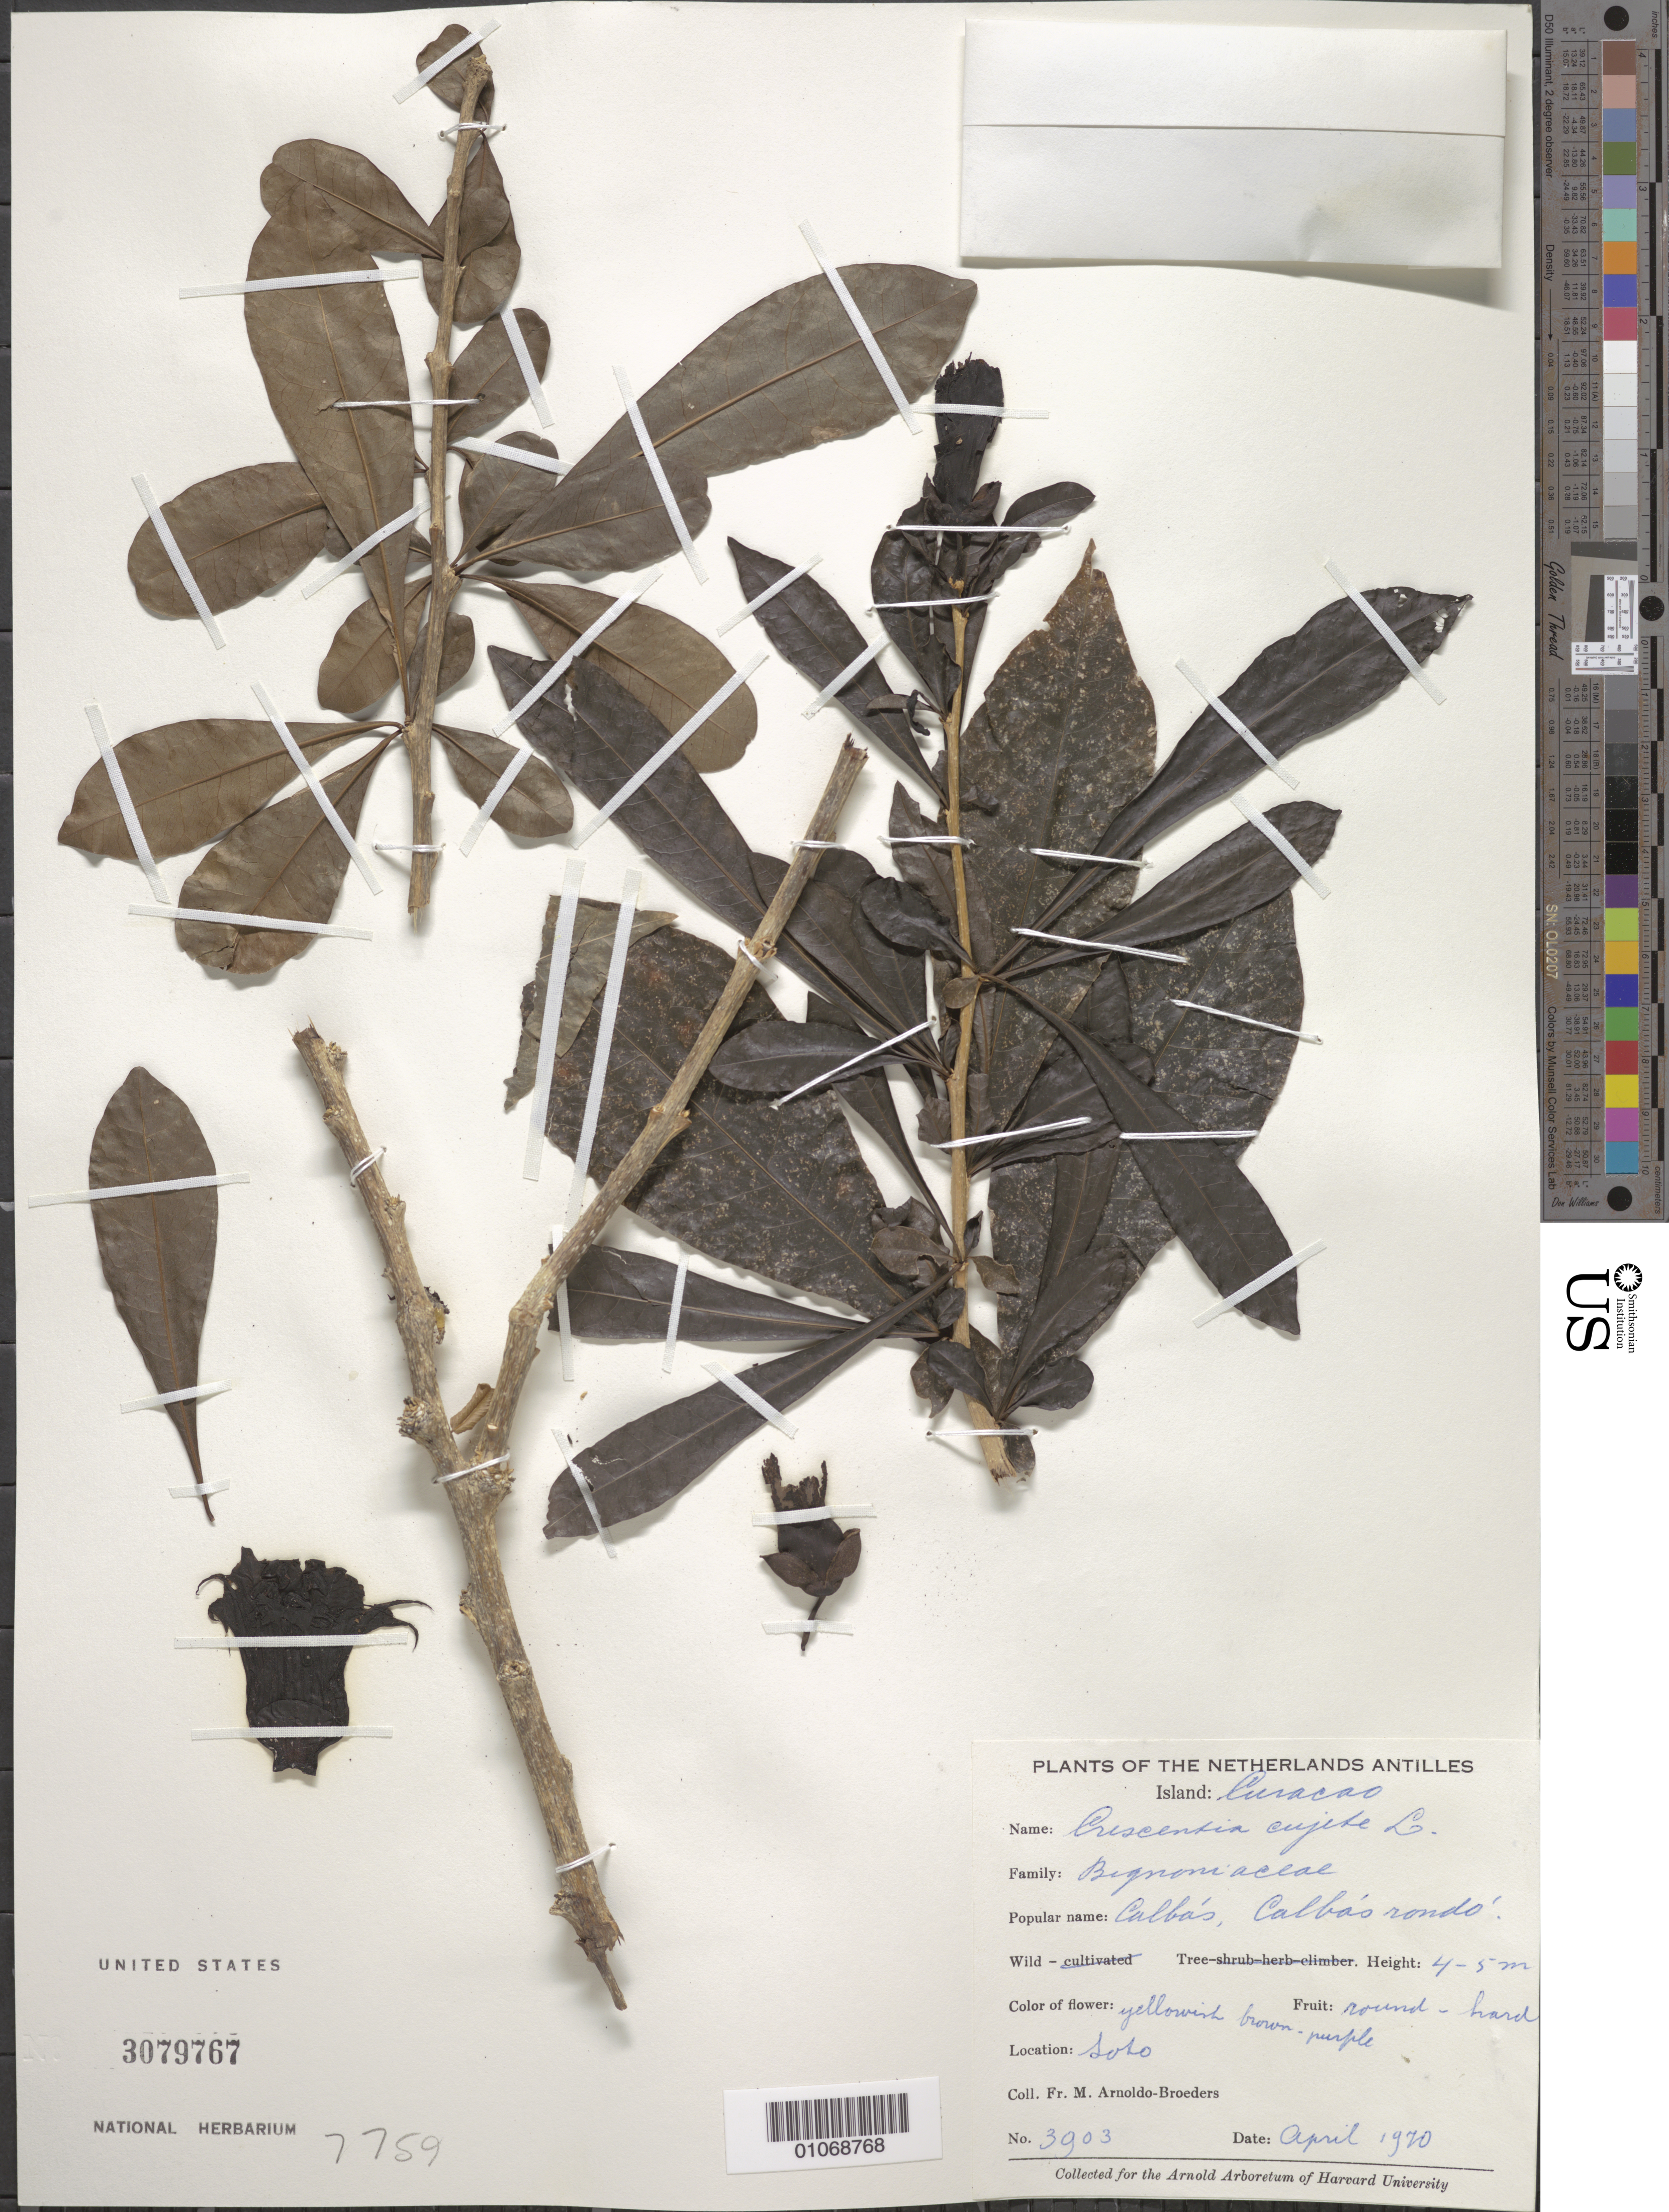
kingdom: Plantae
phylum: Tracheophyta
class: Magnoliopsida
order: Lamiales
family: Bignoniaceae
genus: Crescentia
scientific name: Crescentia cujete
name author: L.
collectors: N. Arnoldo-Broeders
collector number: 3903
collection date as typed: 01 Apr 1970 to 30 Apr 1970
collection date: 1970-04-01/1970-04-30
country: Curaçao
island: Curaçao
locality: Soho.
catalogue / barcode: US 3079767